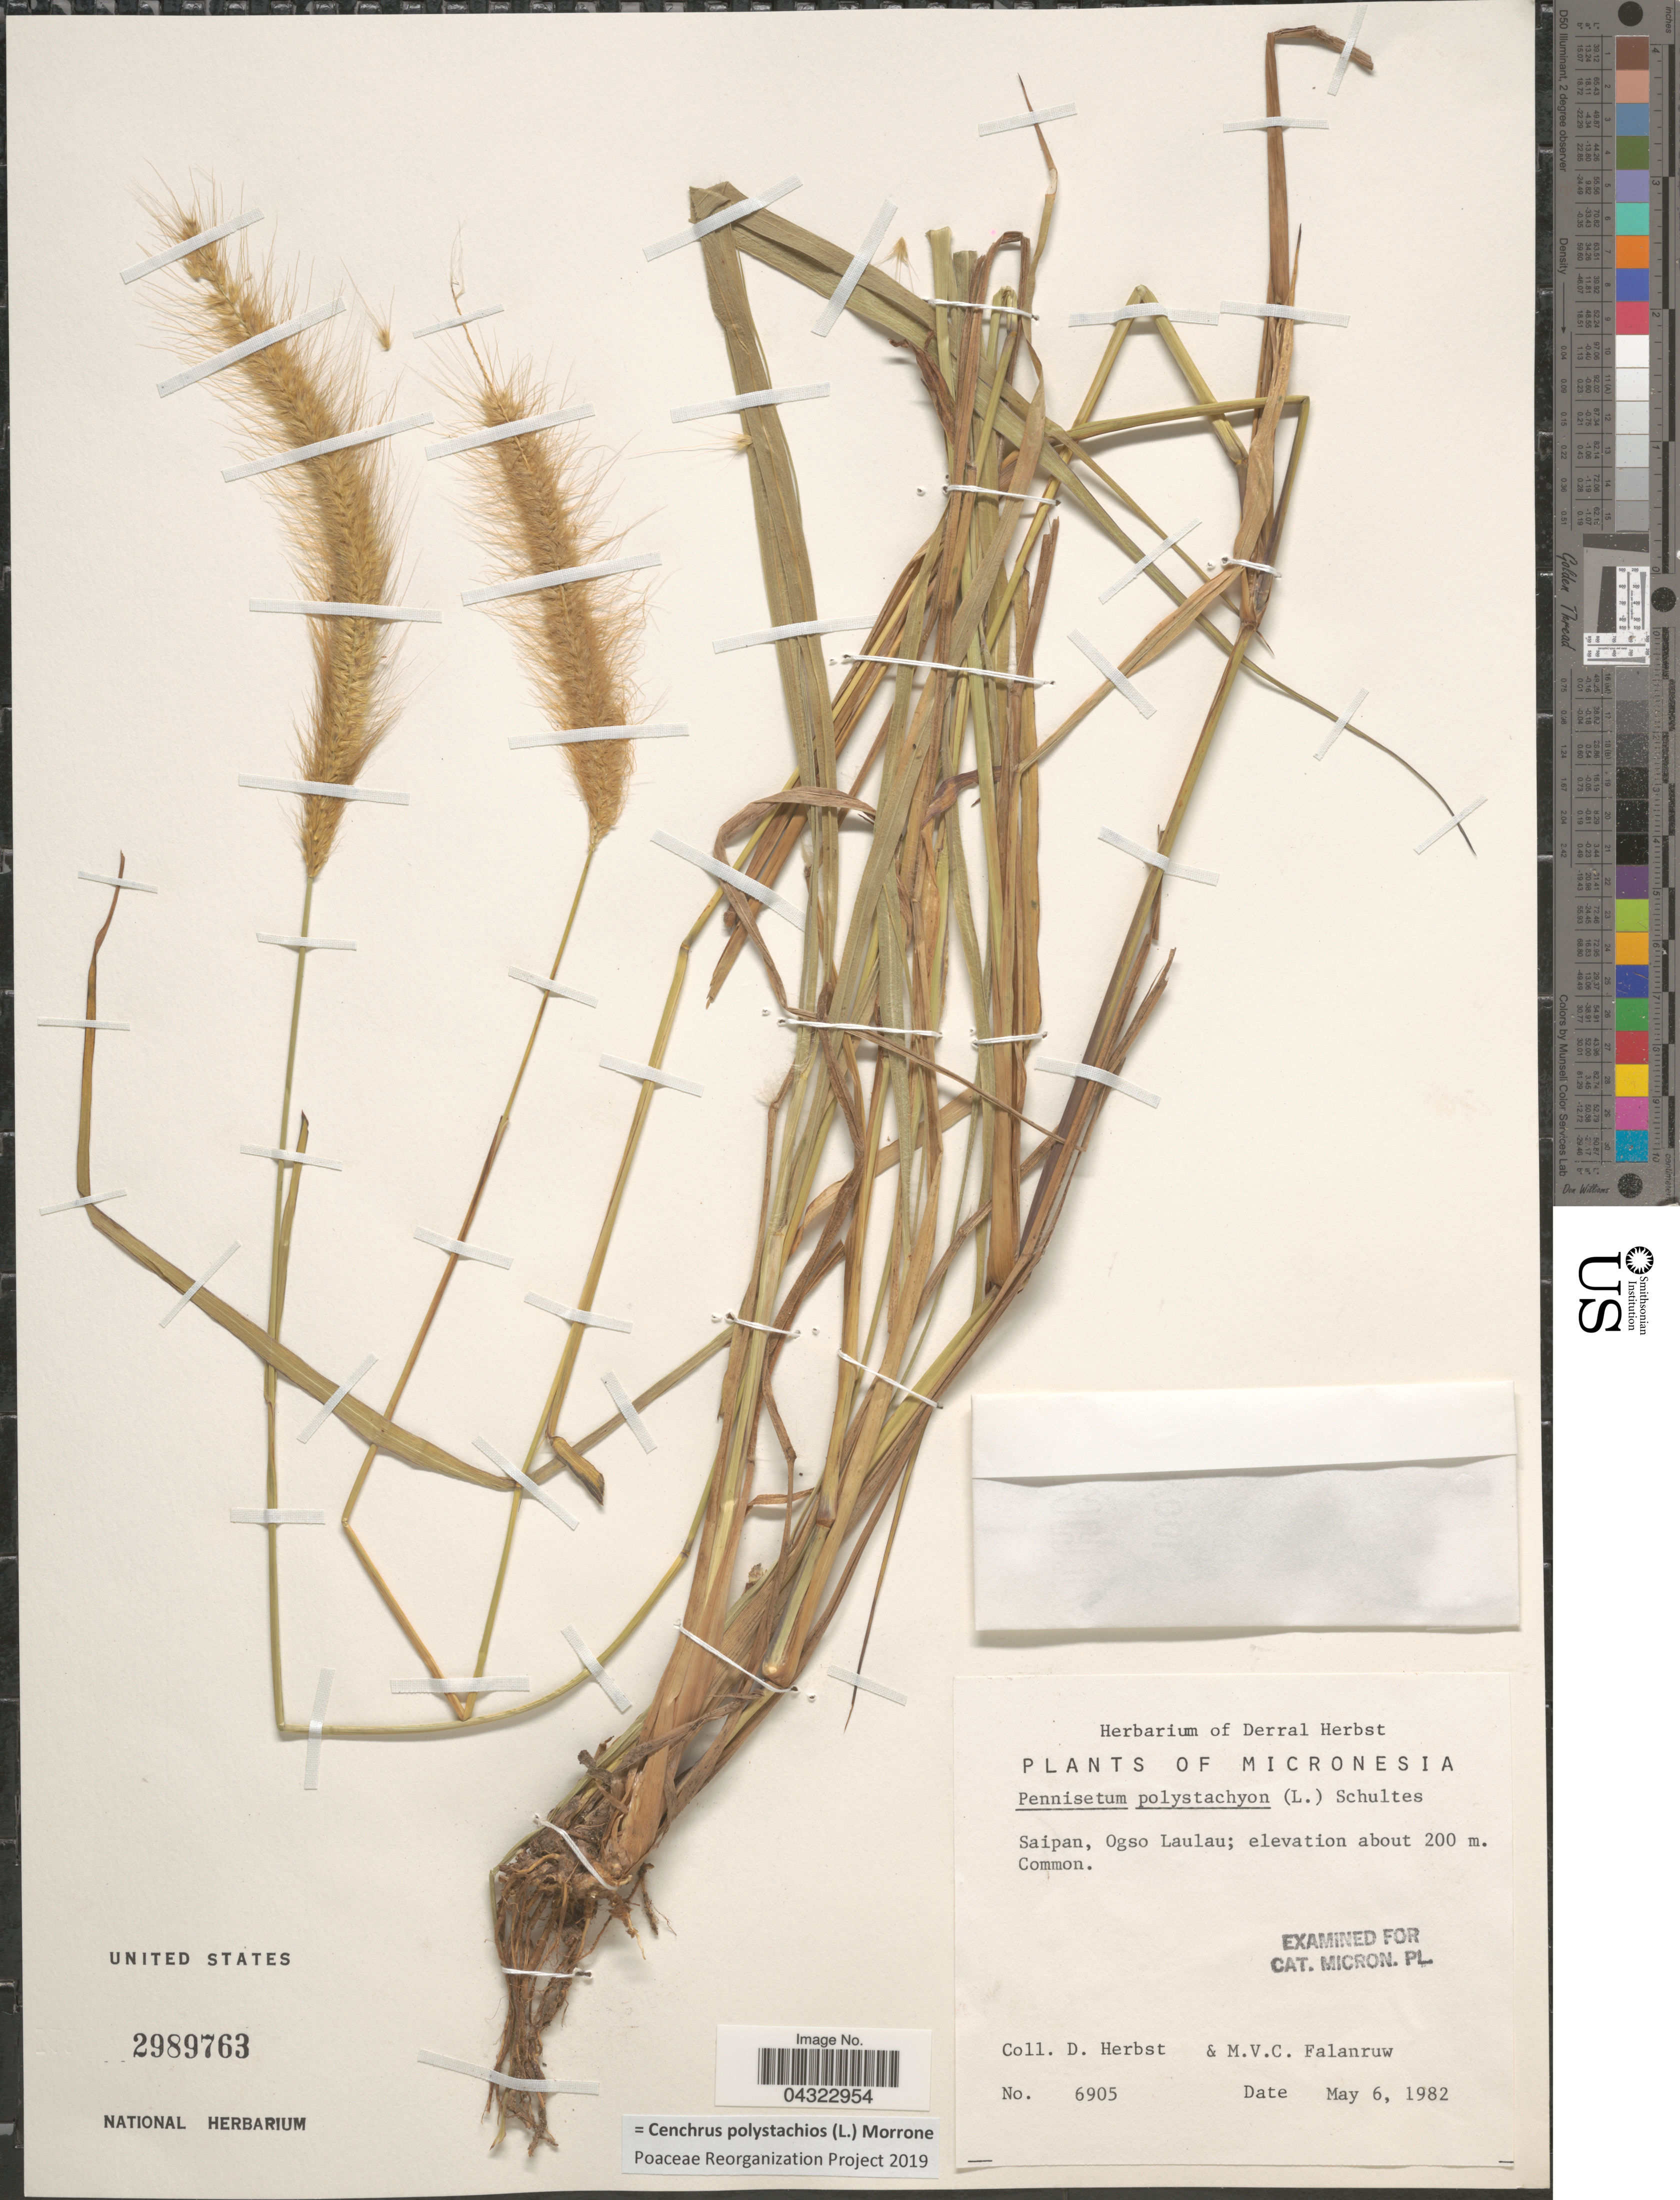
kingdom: Plantae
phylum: Tracheophyta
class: Liliopsida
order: Poales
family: Poaceae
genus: Cenchrus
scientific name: Cenchrus polystachios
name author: (L.) Morrone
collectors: D. Herbst & M. V. Falanruw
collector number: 6905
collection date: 1982-05-06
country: Northern Mariana Islands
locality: Micronesia. Saipan, Ogso Laulau. Common.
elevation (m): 200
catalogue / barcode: US 2989763